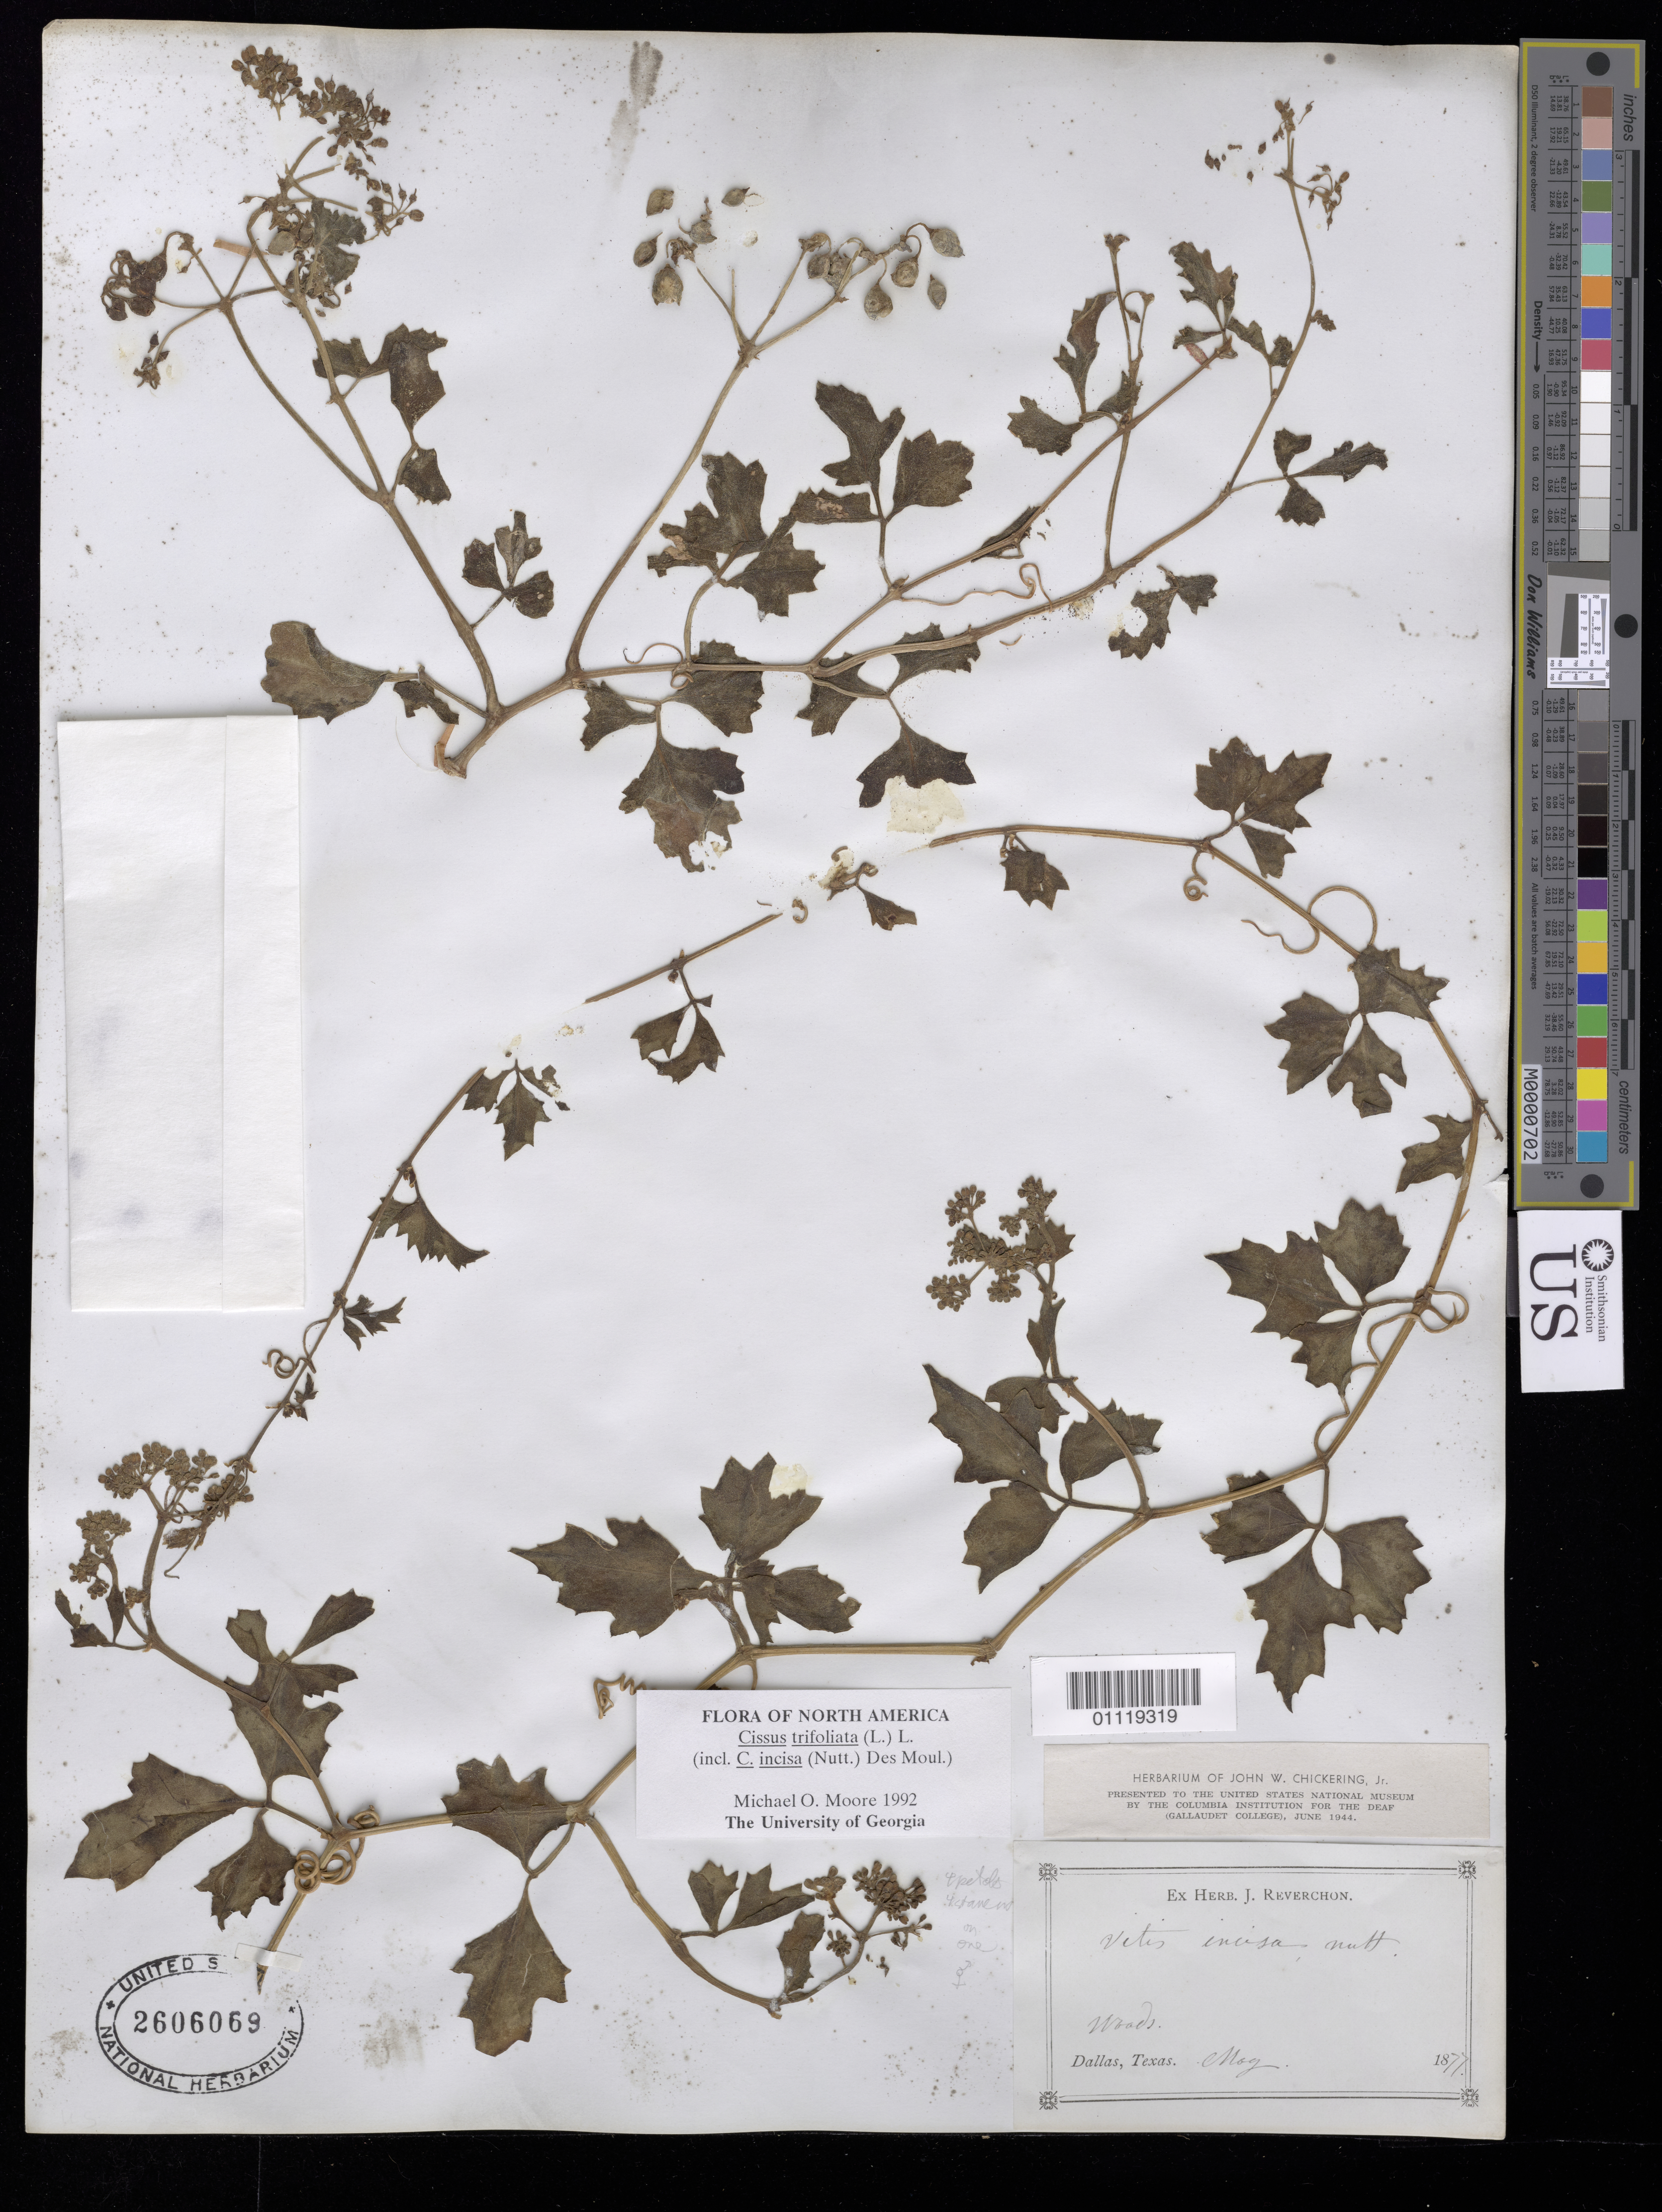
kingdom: Plantae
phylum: Tracheophyta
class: Magnoliopsida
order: Vitales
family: Vitaceae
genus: Cissus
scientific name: Cissus trifoliata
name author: (L.) L.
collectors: J. Reverchon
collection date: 1877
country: United States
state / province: Texas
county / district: Dallas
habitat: Woods.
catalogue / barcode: US 2606069